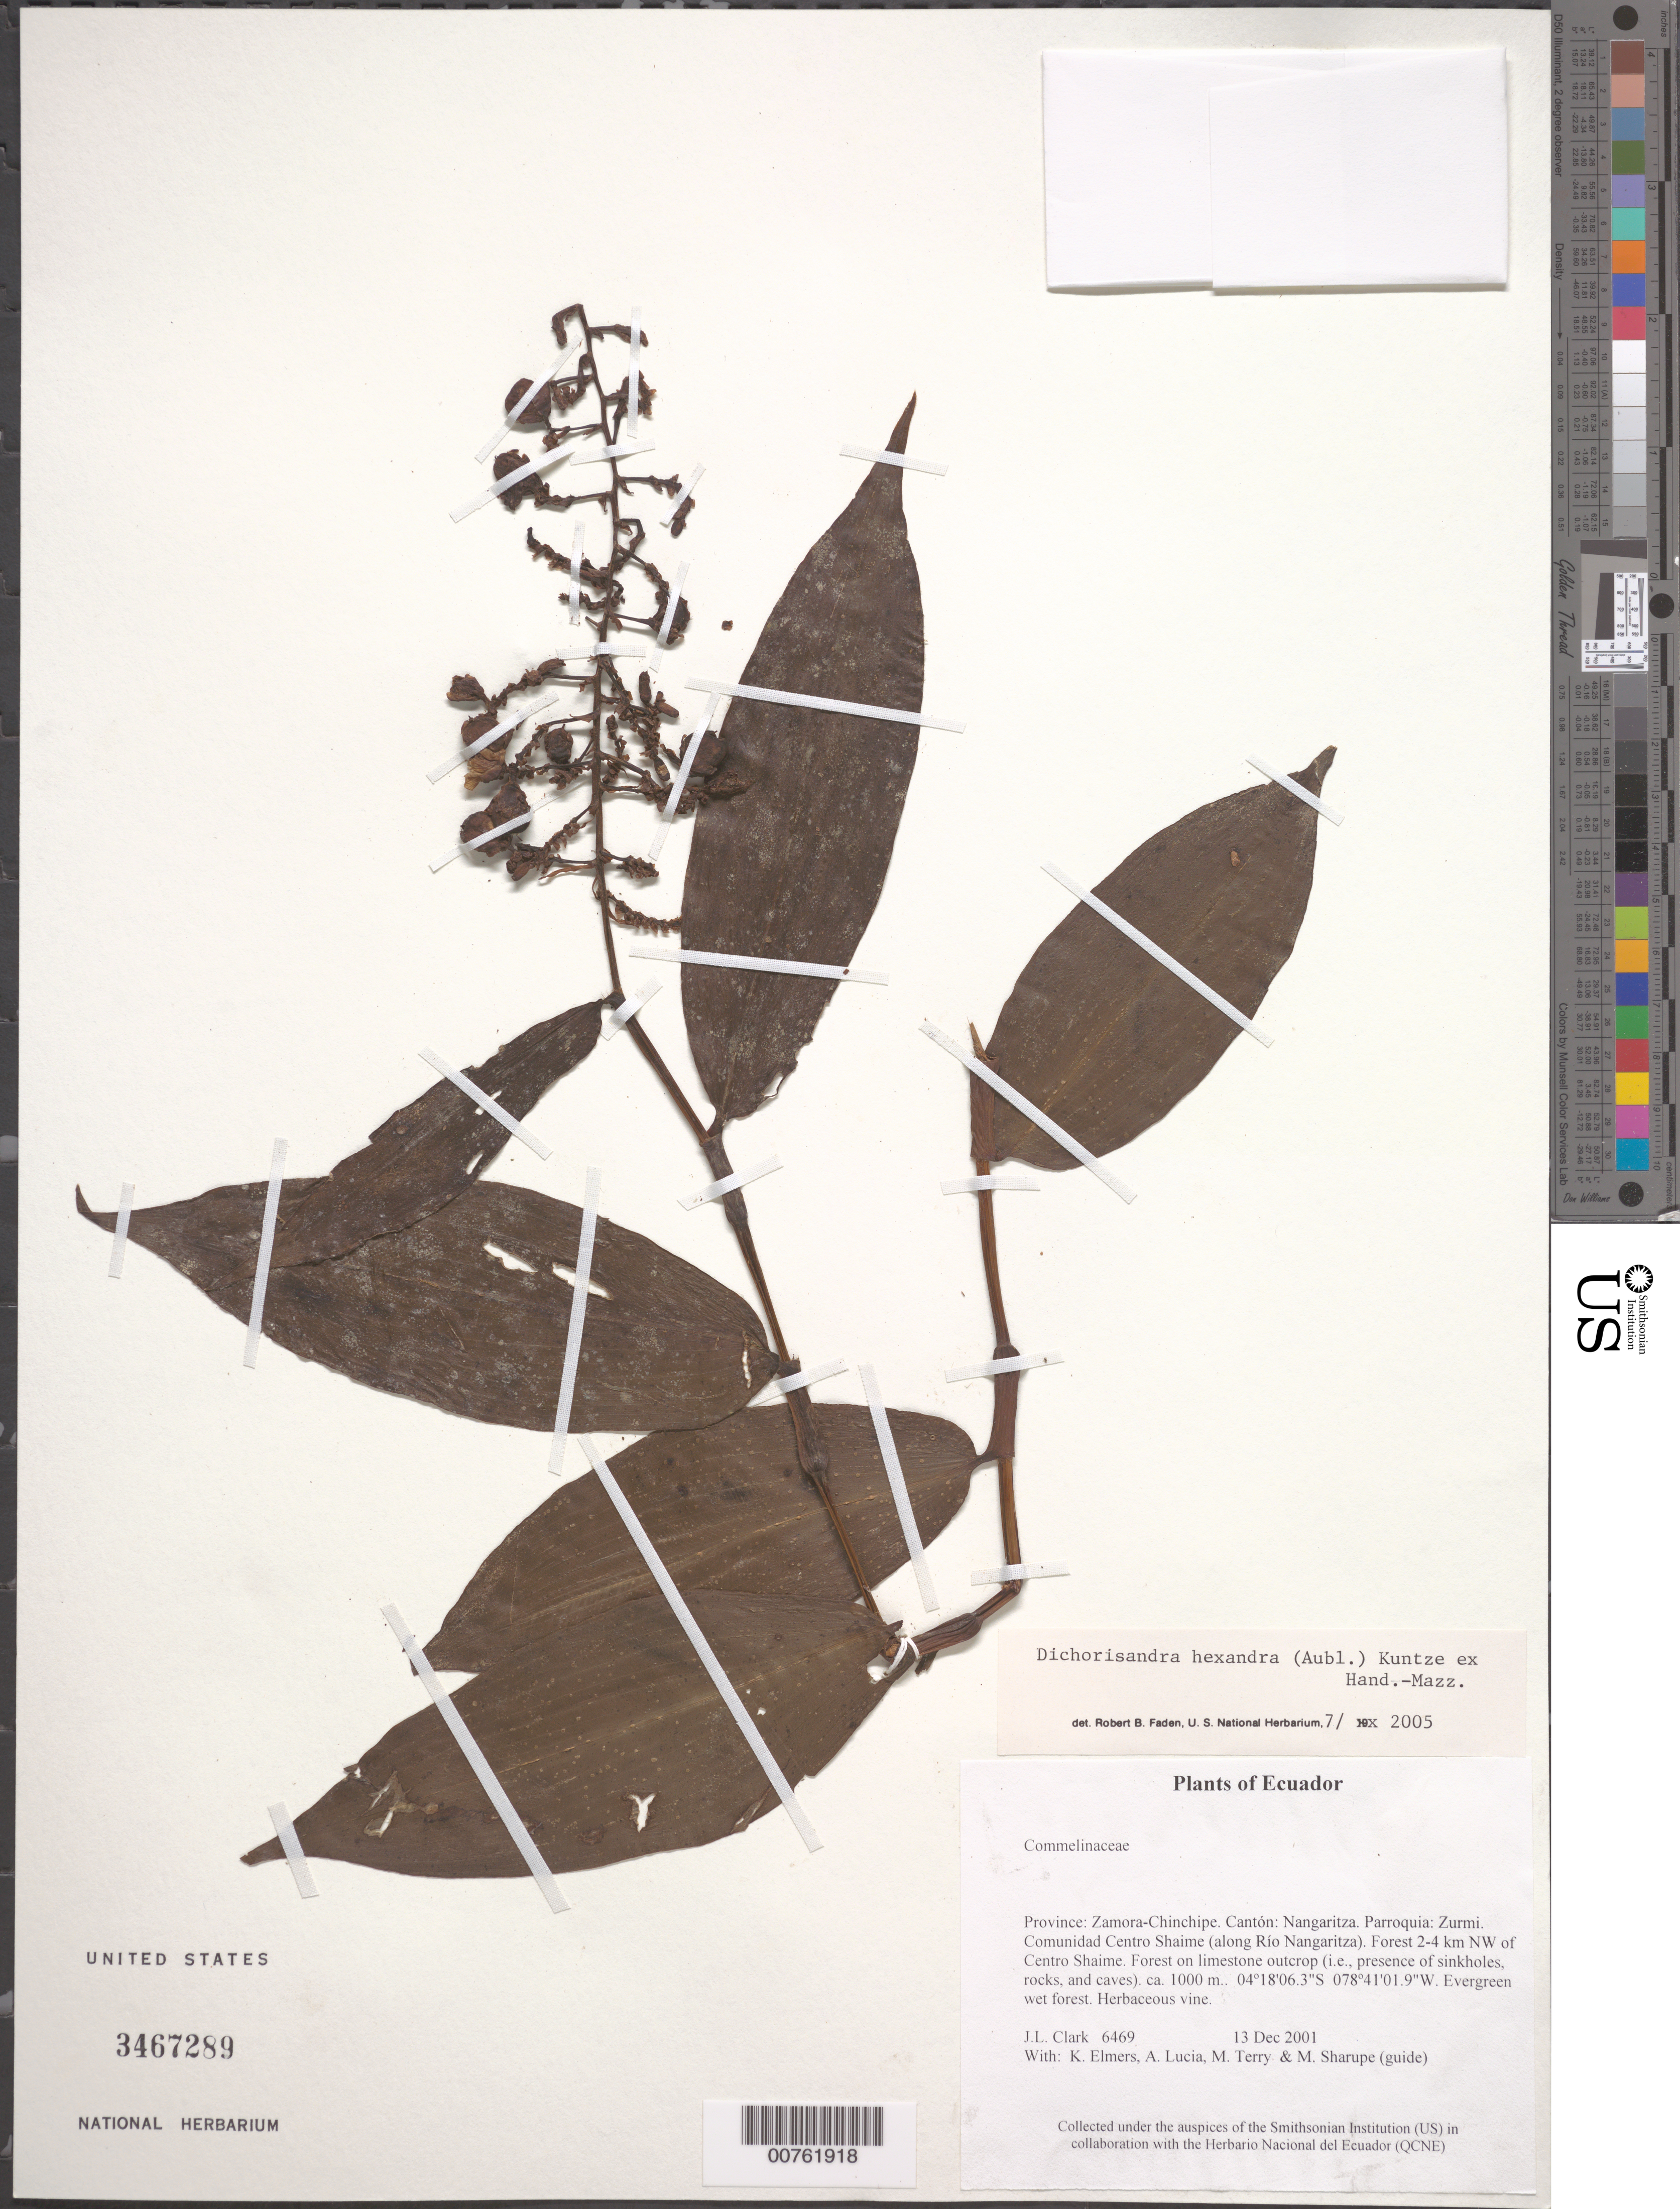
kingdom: Plantae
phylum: Tracheophyta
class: Liliopsida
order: Commelinales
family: Commelinaceae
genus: Dichorisandra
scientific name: Dichorisandra hexandra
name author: (Aubl.) Standl.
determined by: Faden, Robert B., (US), Smithsonian Institution - National Museum of Natural History (UNITED STATES)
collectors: J. L. Clark et al.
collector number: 6469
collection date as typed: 13 Dec 2001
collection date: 2001-12-13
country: Ecuador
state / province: Zamora-Chinchipe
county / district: Canton: Nangaritza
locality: Parroquia: Zurmi. Comunidad Centro Shaime (along Rio Nangaritza). Forest 2-4 km NW of Centro Shaime.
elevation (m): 1000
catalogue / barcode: US 3467289